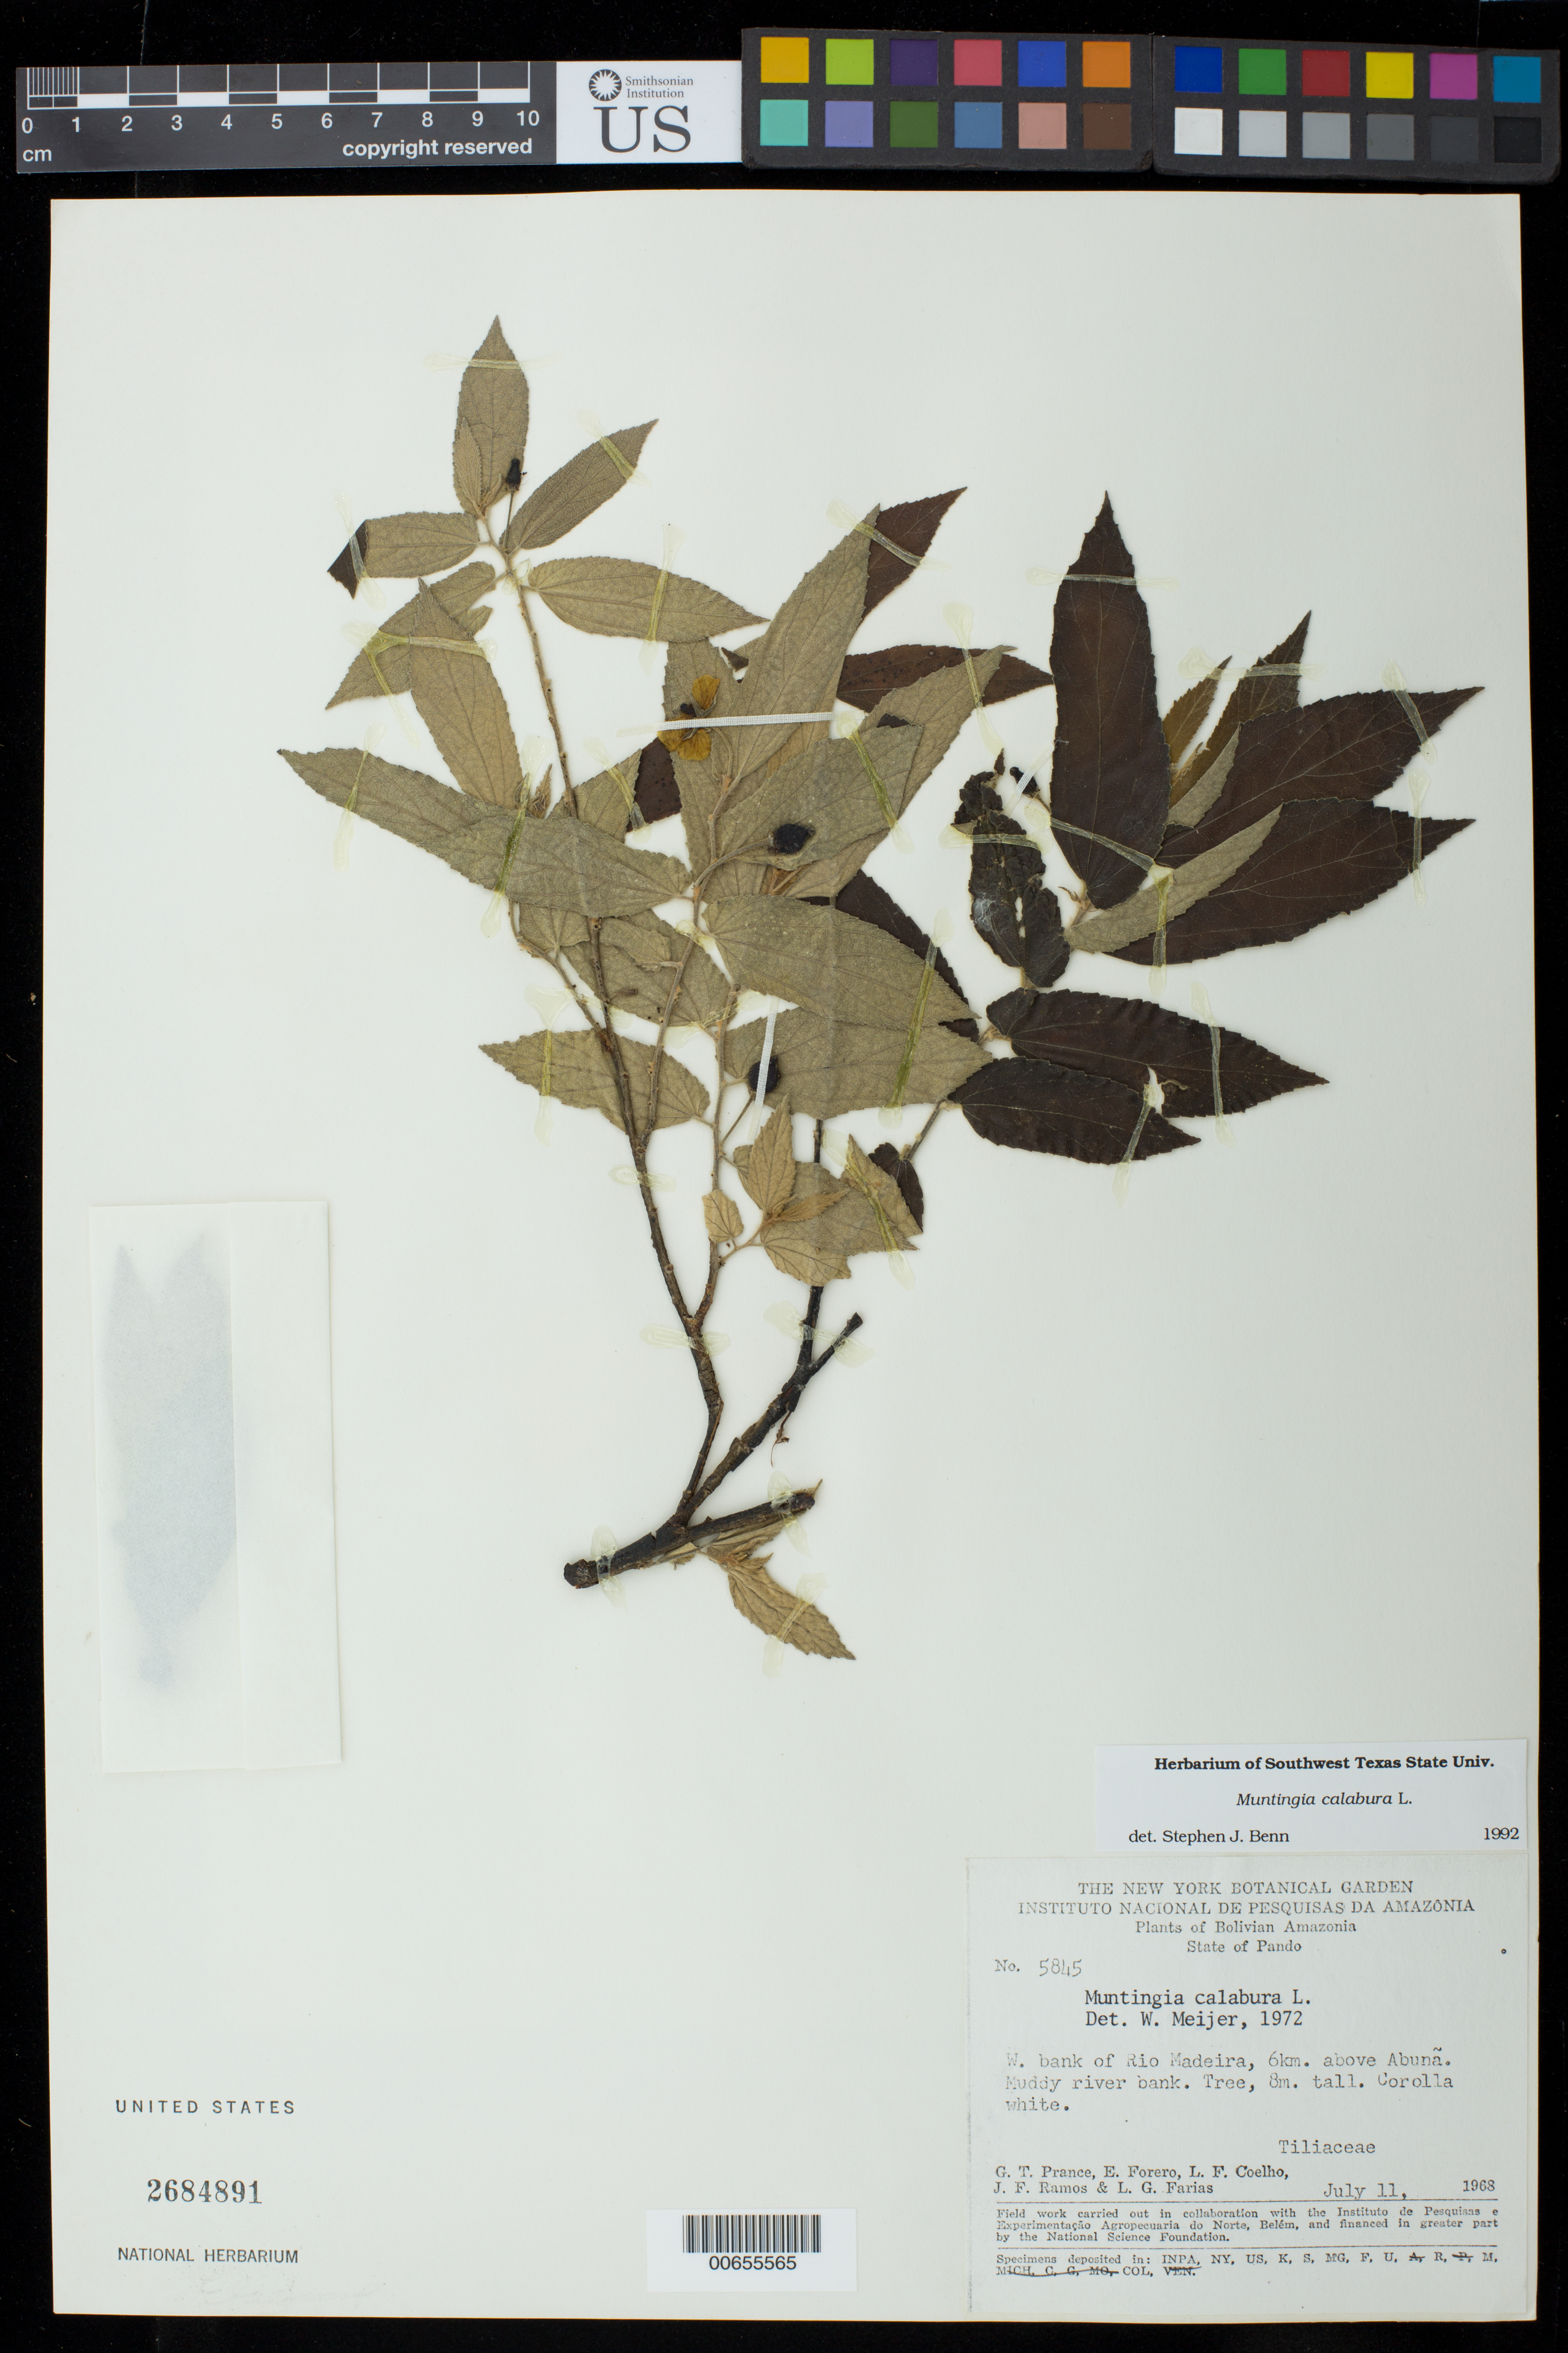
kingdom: Plantae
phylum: Tracheophyta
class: Magnoliopsida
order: Malvales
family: Muntingiaceae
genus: Muntingia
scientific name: Muntingia calabura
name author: L.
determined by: Benn, S. J.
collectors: G. T. Prance, E. Forero, L. F. Coelho, J. F. Ramos & L. G. Farias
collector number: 5845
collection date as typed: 11 Jul 1968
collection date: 1968-07-11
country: Bolivia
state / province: Pando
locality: W bank of Rio Madeira, 6 km above Abuña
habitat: Muddy river bank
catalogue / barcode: US 2684891